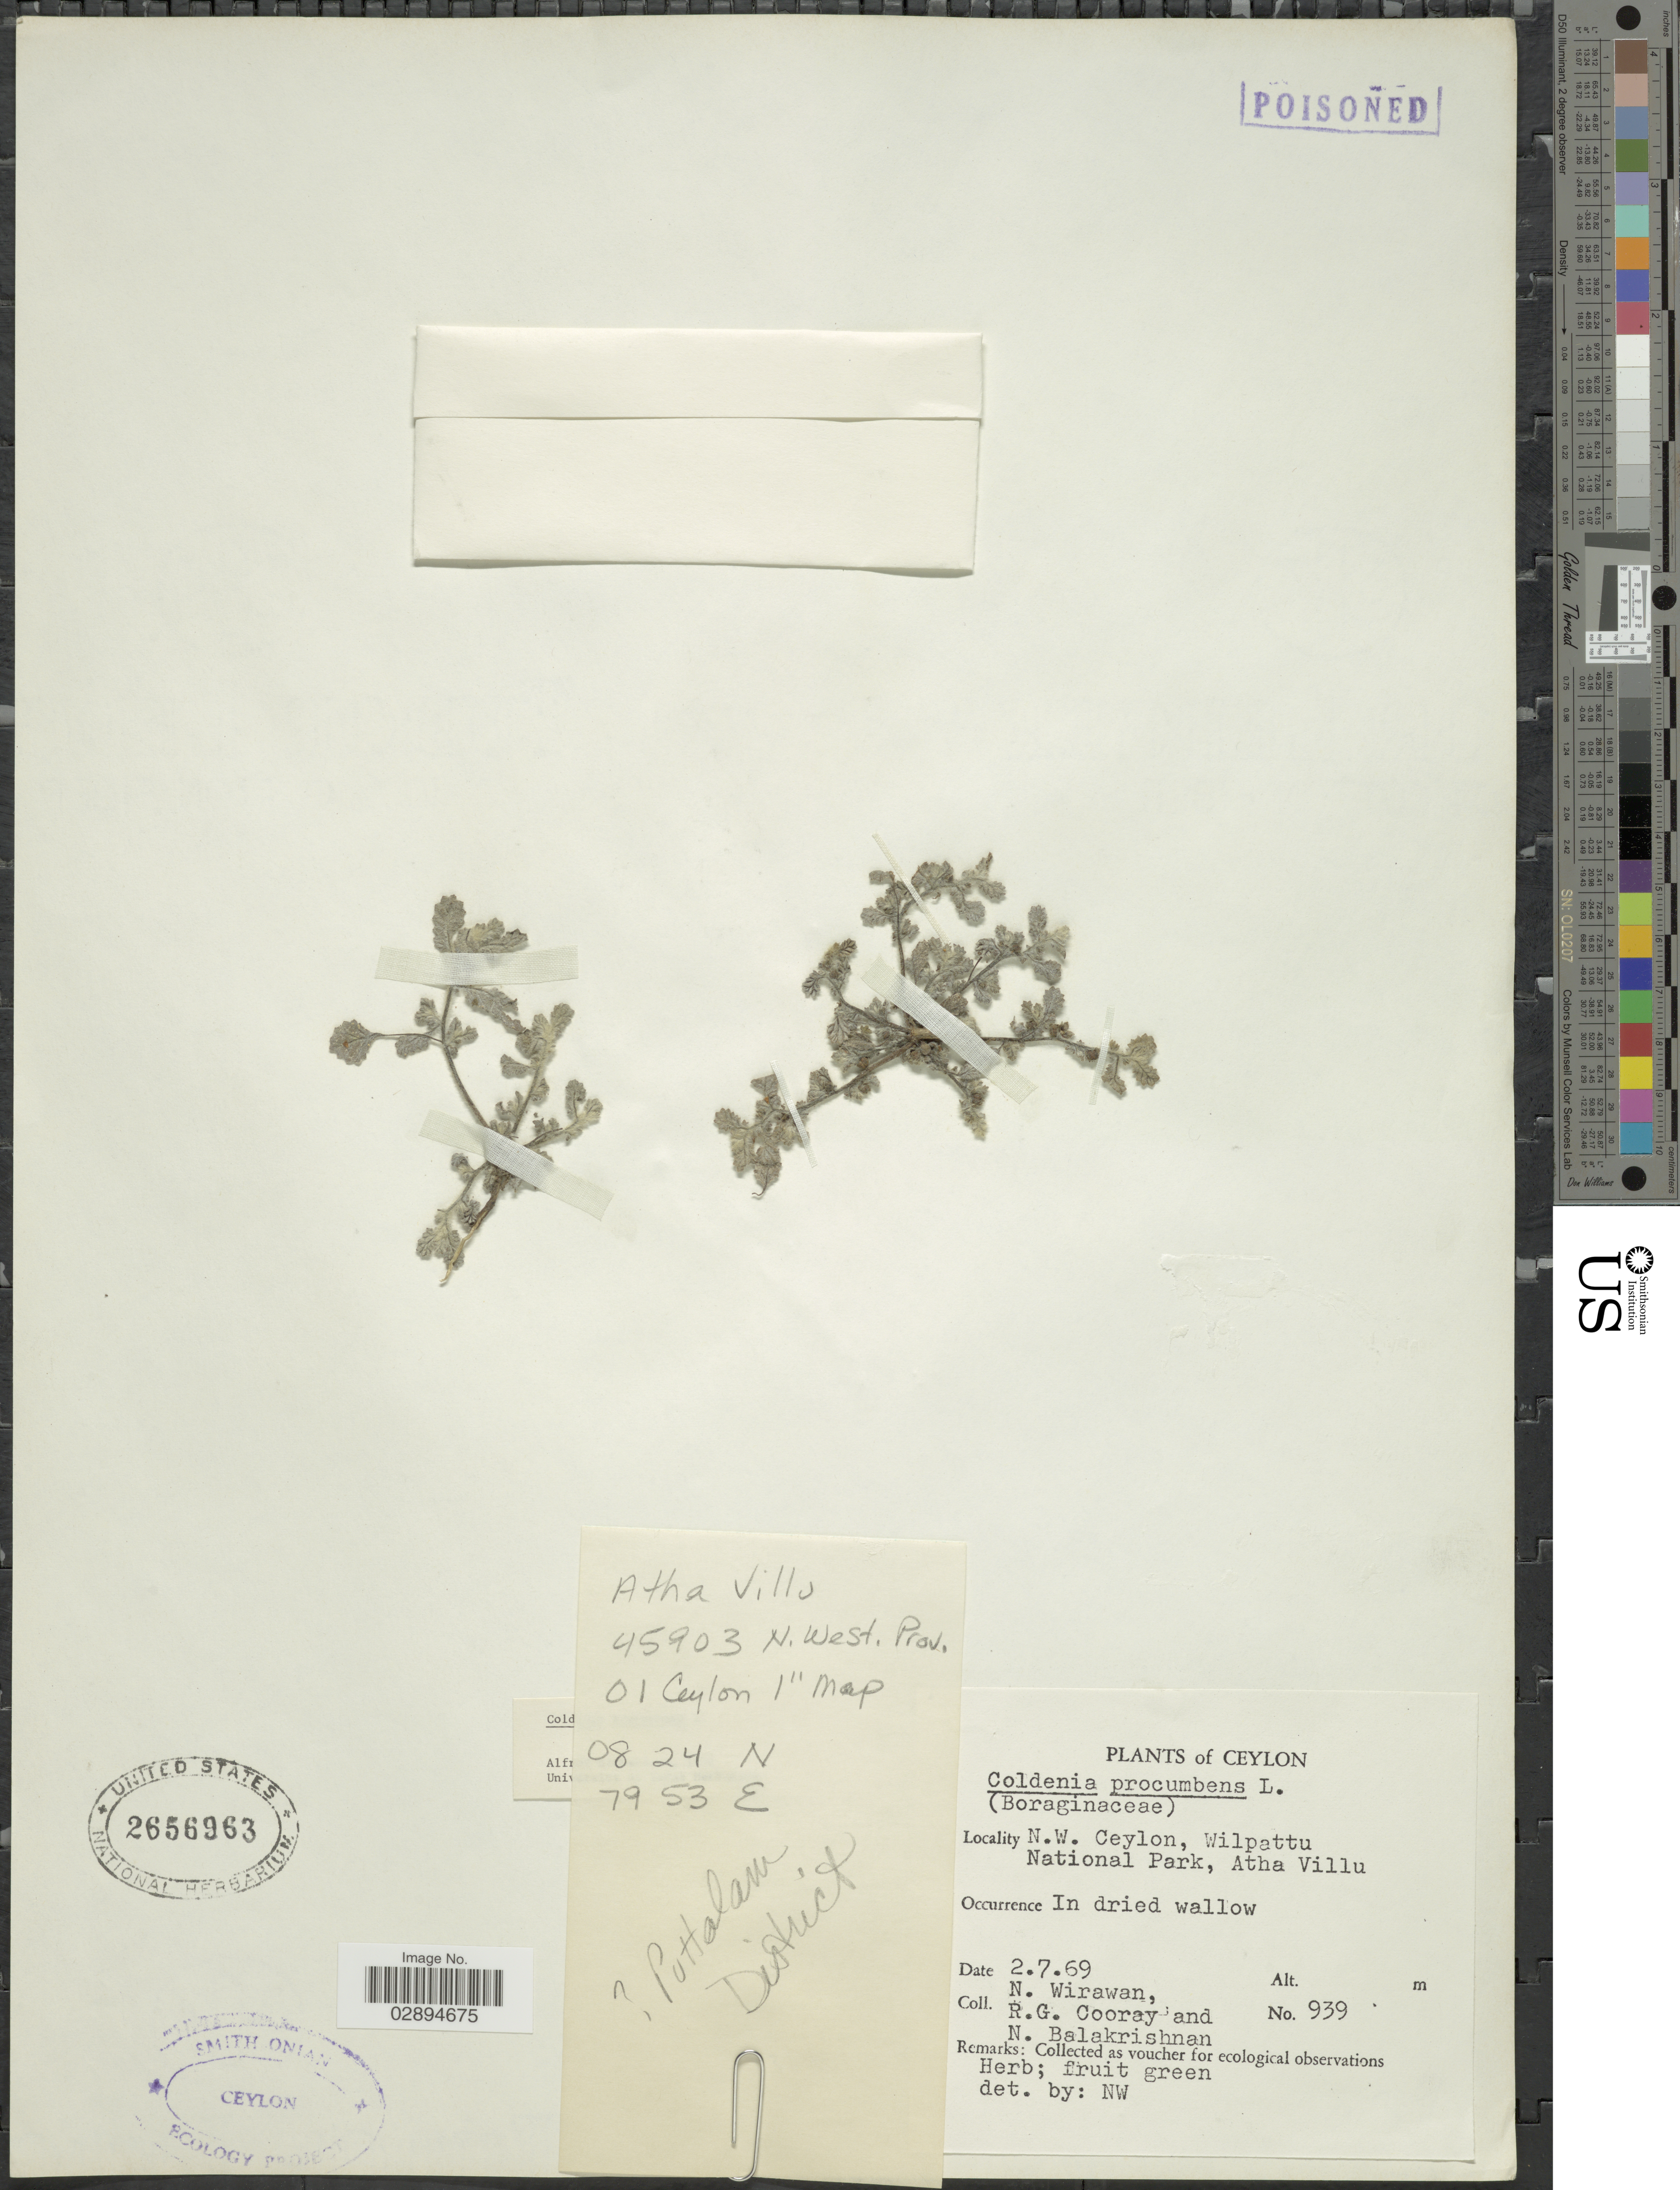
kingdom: Plantae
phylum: Tracheophyta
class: Magnoliopsida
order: Boraginales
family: Coldeniaceae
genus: Coldenia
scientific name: Coldenia procumbens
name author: L.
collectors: N. Wirawan, R. Cooray & N. Balakrishnan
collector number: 939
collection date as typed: Transcribed d/m/y: 2/7/69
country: Sri Lanka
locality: Ceylon. N. W. Ceylon, Wilpattu National Park, Atha Villu.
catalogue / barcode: US 2656963